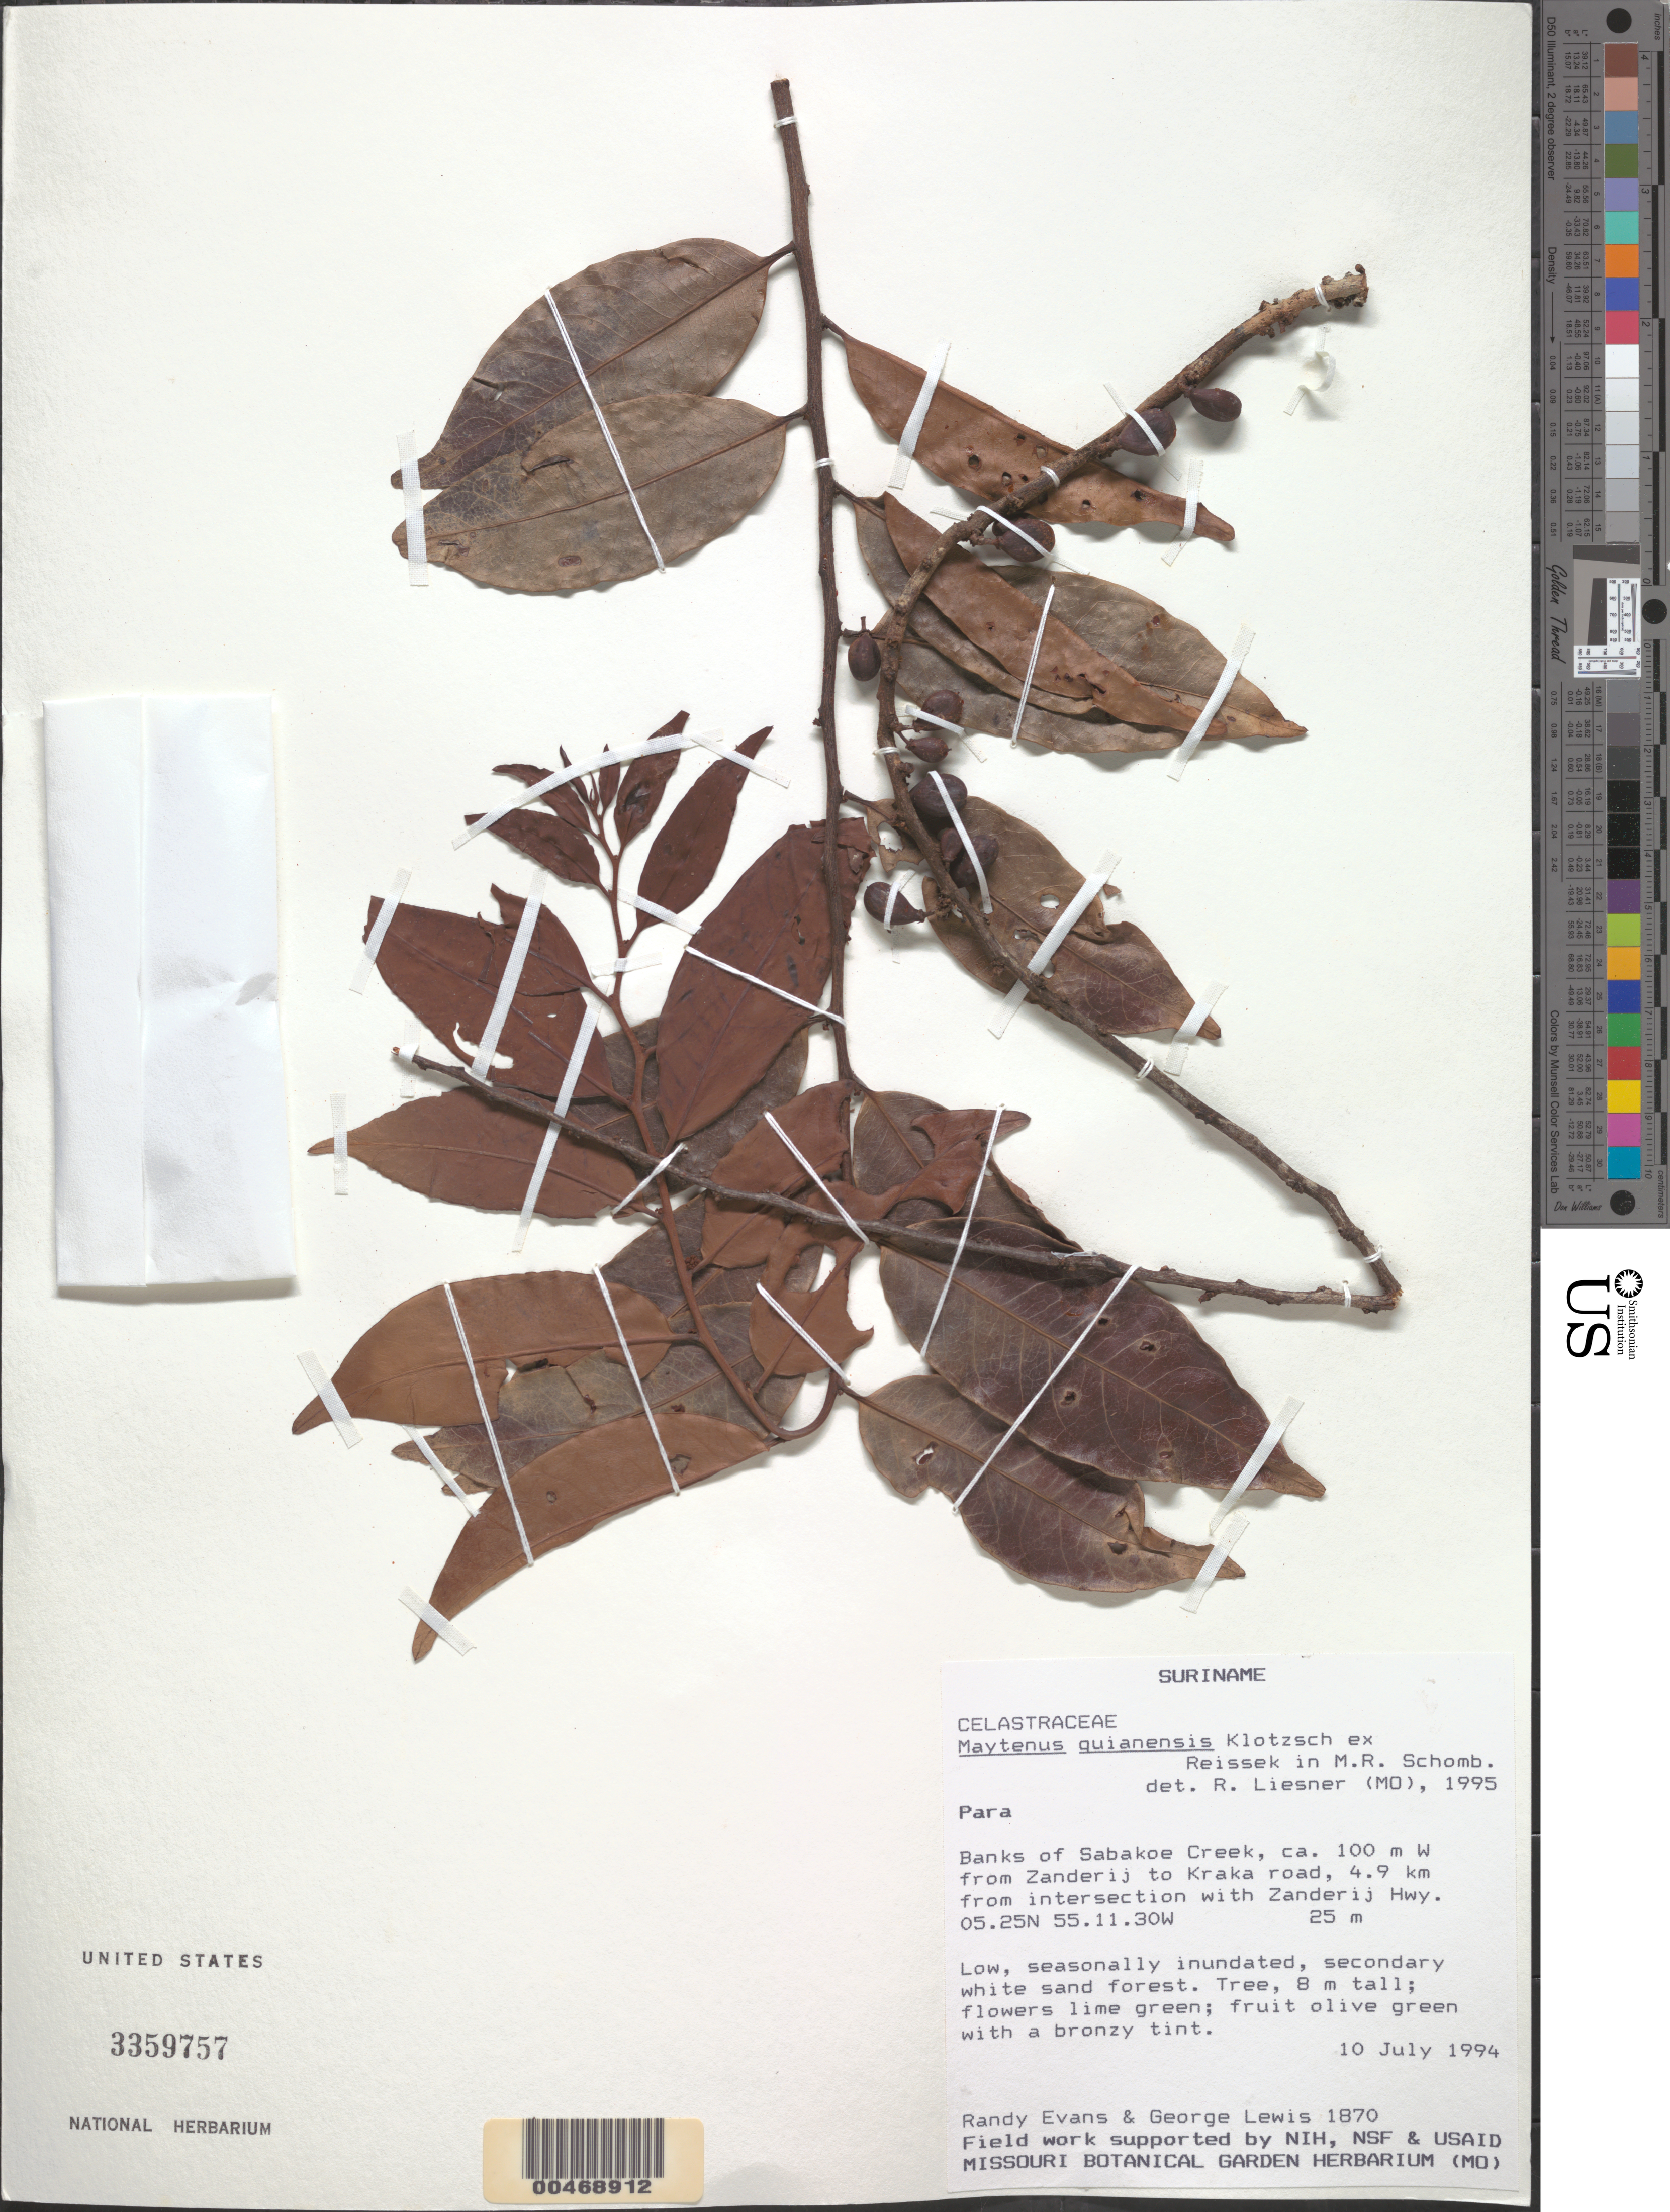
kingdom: Plantae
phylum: Tracheophyta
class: Magnoliopsida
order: Celastrales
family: Celastraceae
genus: Maytenus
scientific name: Maytenus guyanensis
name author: Klotzsch ex Reissek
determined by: Liesner, R. L.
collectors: R. Evans & G. Lewis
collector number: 1870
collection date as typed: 10-Jul-94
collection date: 1994-07-10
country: Suriname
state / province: Para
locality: Zanderij, road to Kraka, 4.9 km from intersection with Zanderij Hwy; 50 m. before bridge over Sabakos Creek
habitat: Low seasonally inundated secondary white sand forest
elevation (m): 25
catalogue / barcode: US 3359757